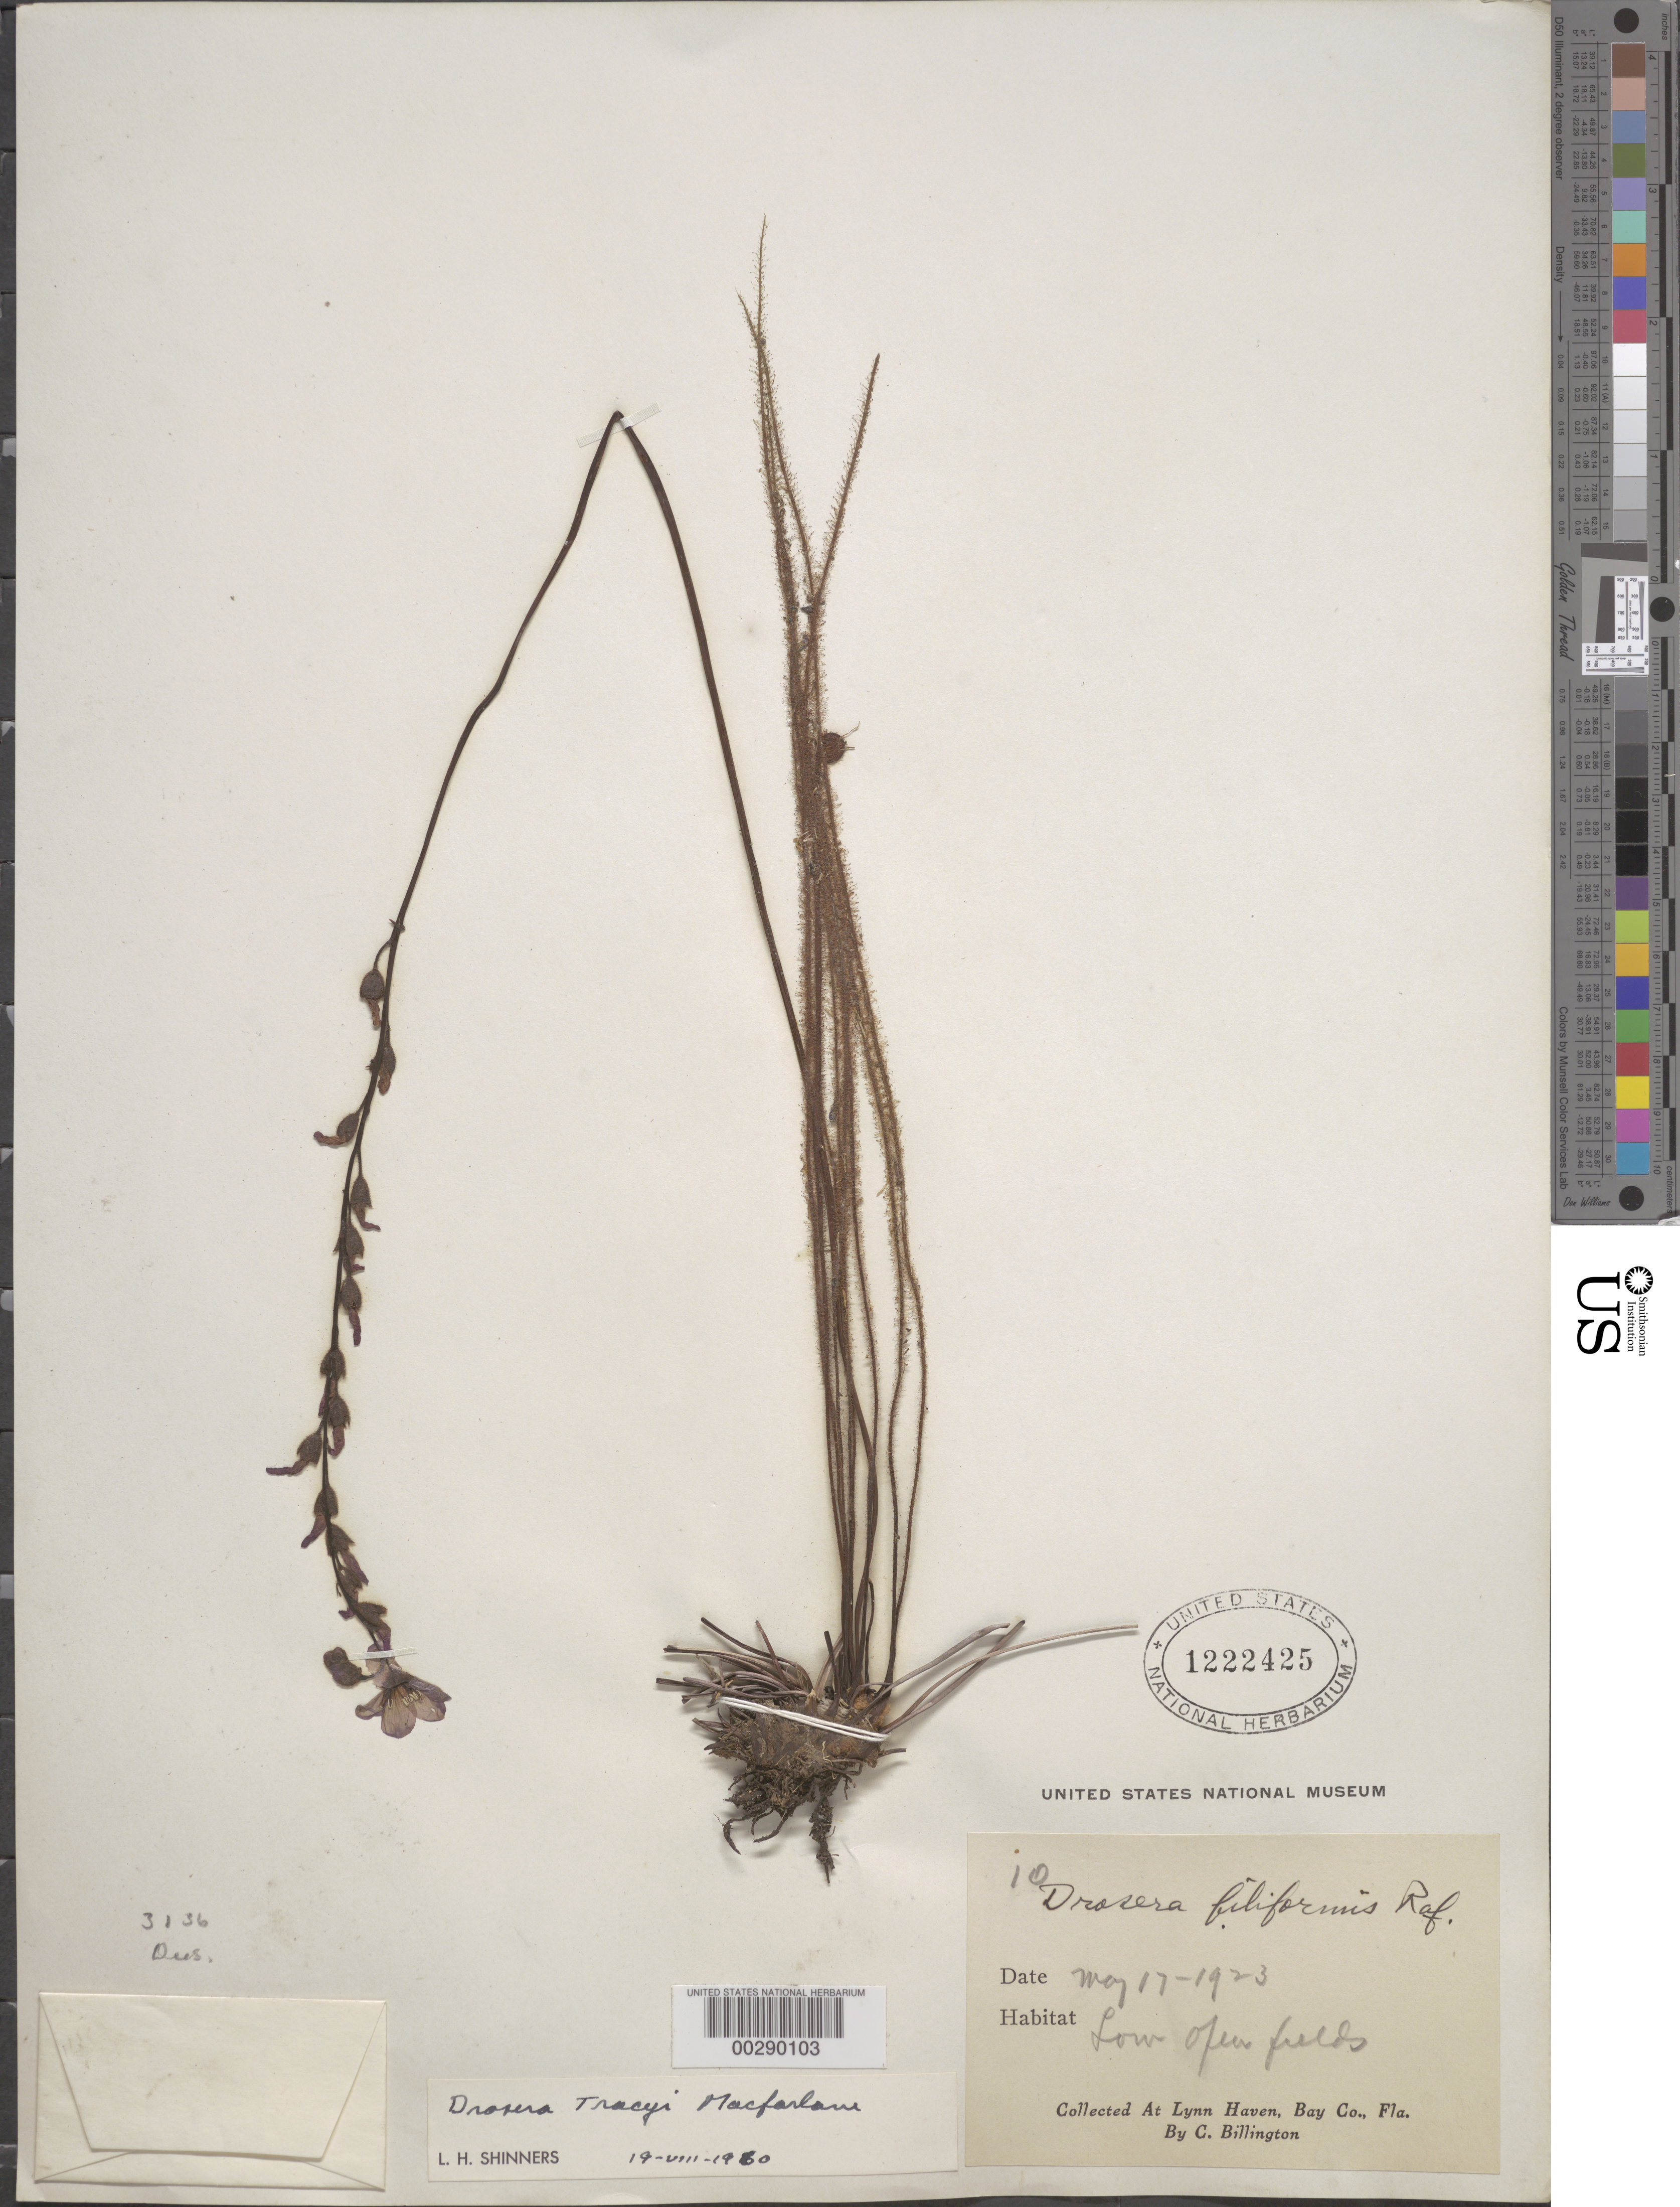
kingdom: Plantae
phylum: Tracheophyta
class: Magnoliopsida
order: Caryophyllales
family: Droseraceae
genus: Drosera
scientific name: Drosera tracyi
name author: Macfarl.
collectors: C. Billington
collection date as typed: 17 May 1923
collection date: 1923-05-17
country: United States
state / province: Florida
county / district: Bay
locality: Lynn haven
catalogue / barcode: US 1222425